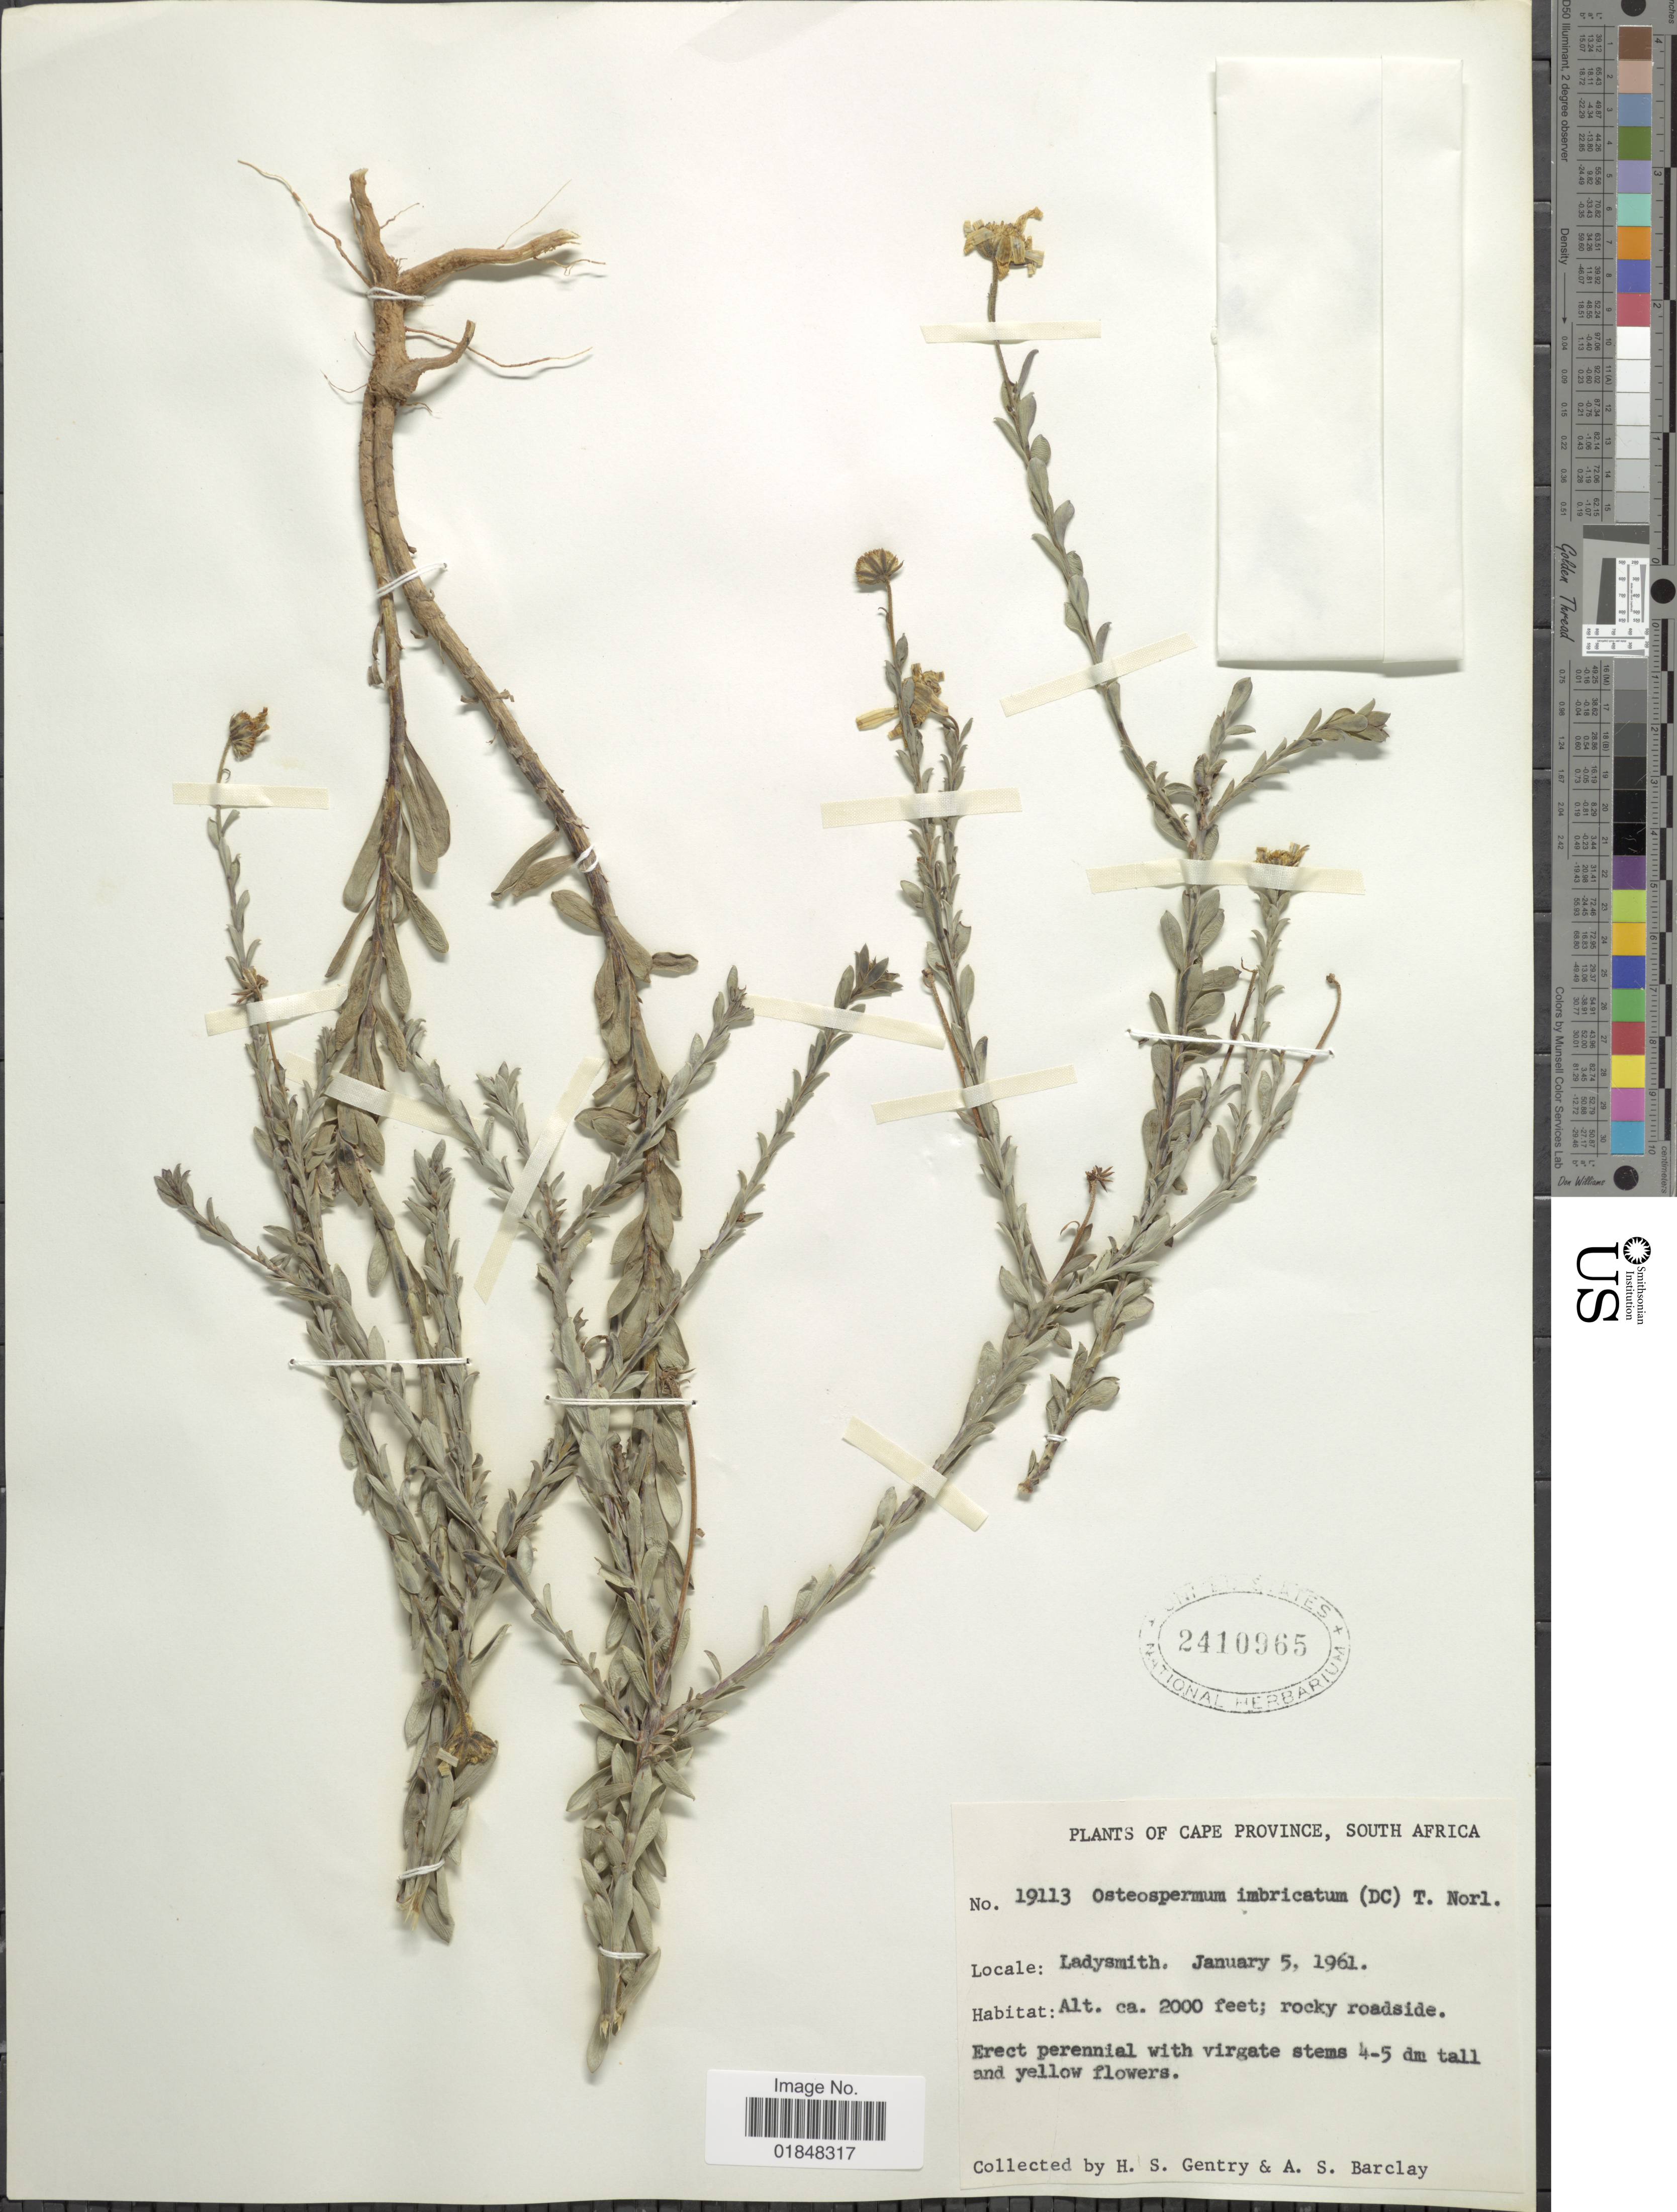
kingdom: Plantae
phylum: Tracheophyta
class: Magnoliopsida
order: Asterales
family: Asteraceae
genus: Osteospermum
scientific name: Osteospermum imbricatum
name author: L.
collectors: H. S. Gentry & A. S. Barclay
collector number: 19113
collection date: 1961-01-05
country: South Africa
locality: Ladysmith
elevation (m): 610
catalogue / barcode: US 2410965